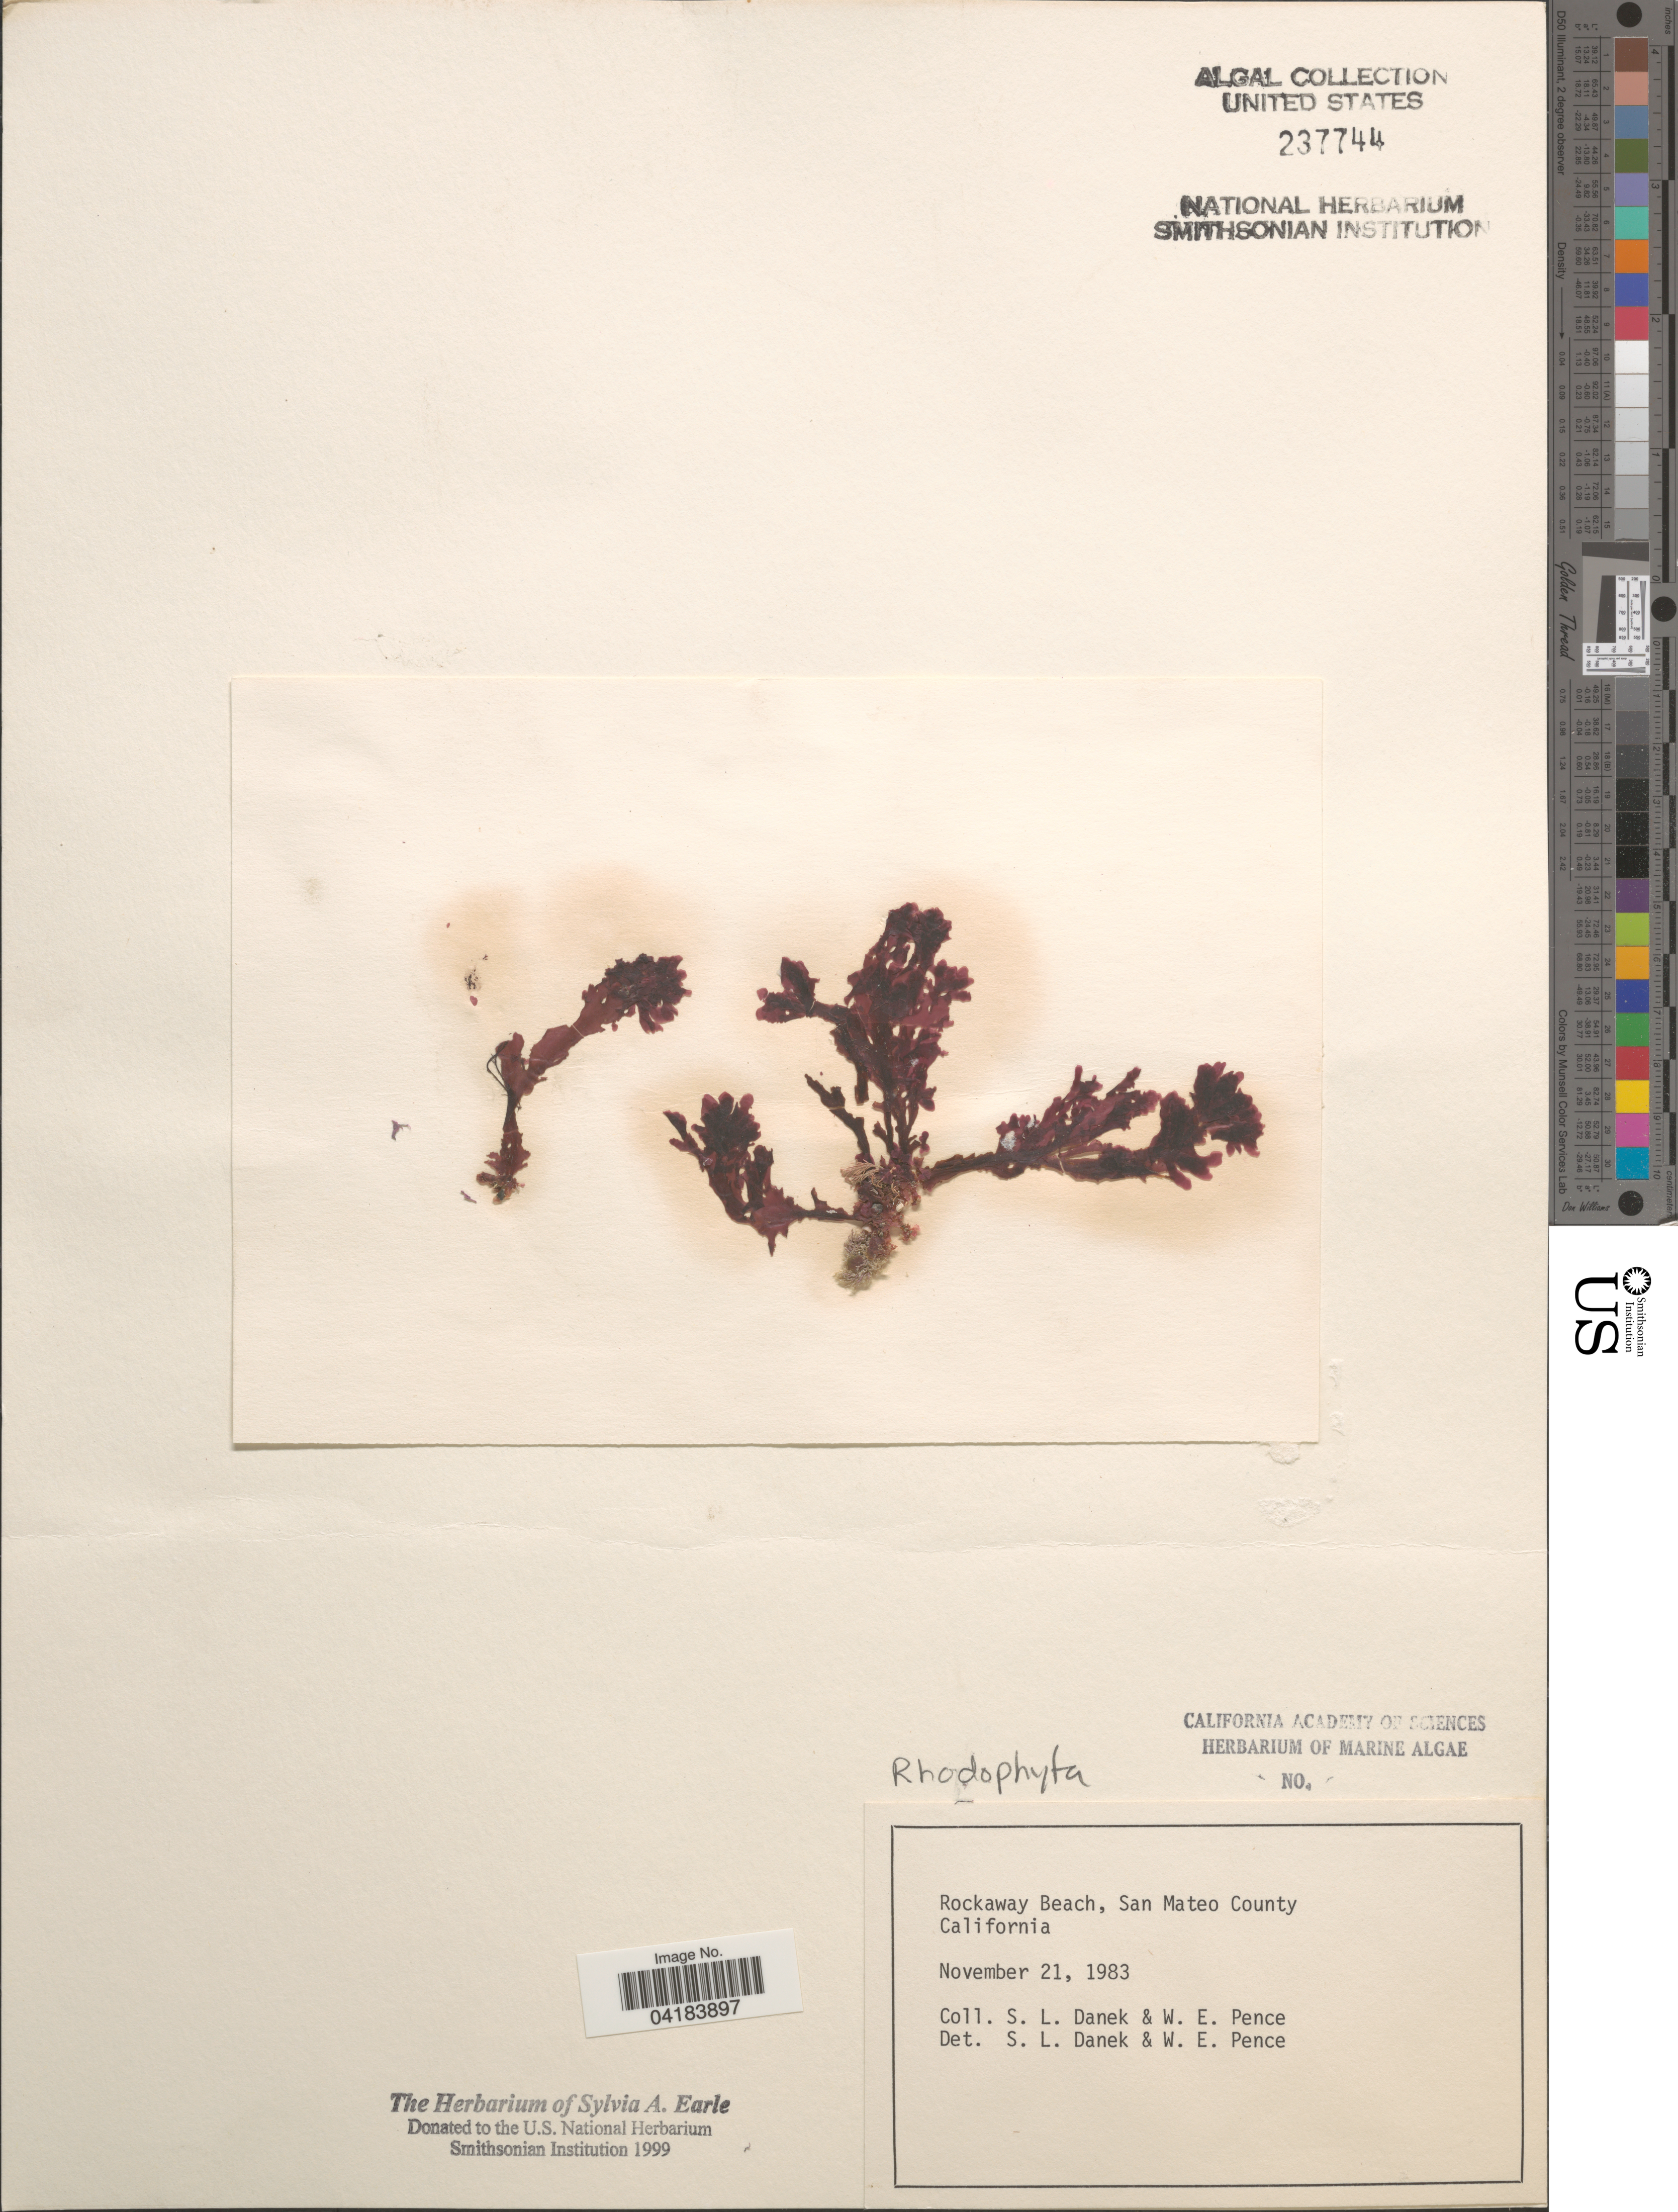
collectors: S. Danek & W. Pense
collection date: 1983-11-21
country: United States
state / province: California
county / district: San Mateo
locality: Rockaway Beach, San Mateo County.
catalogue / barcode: US 237744